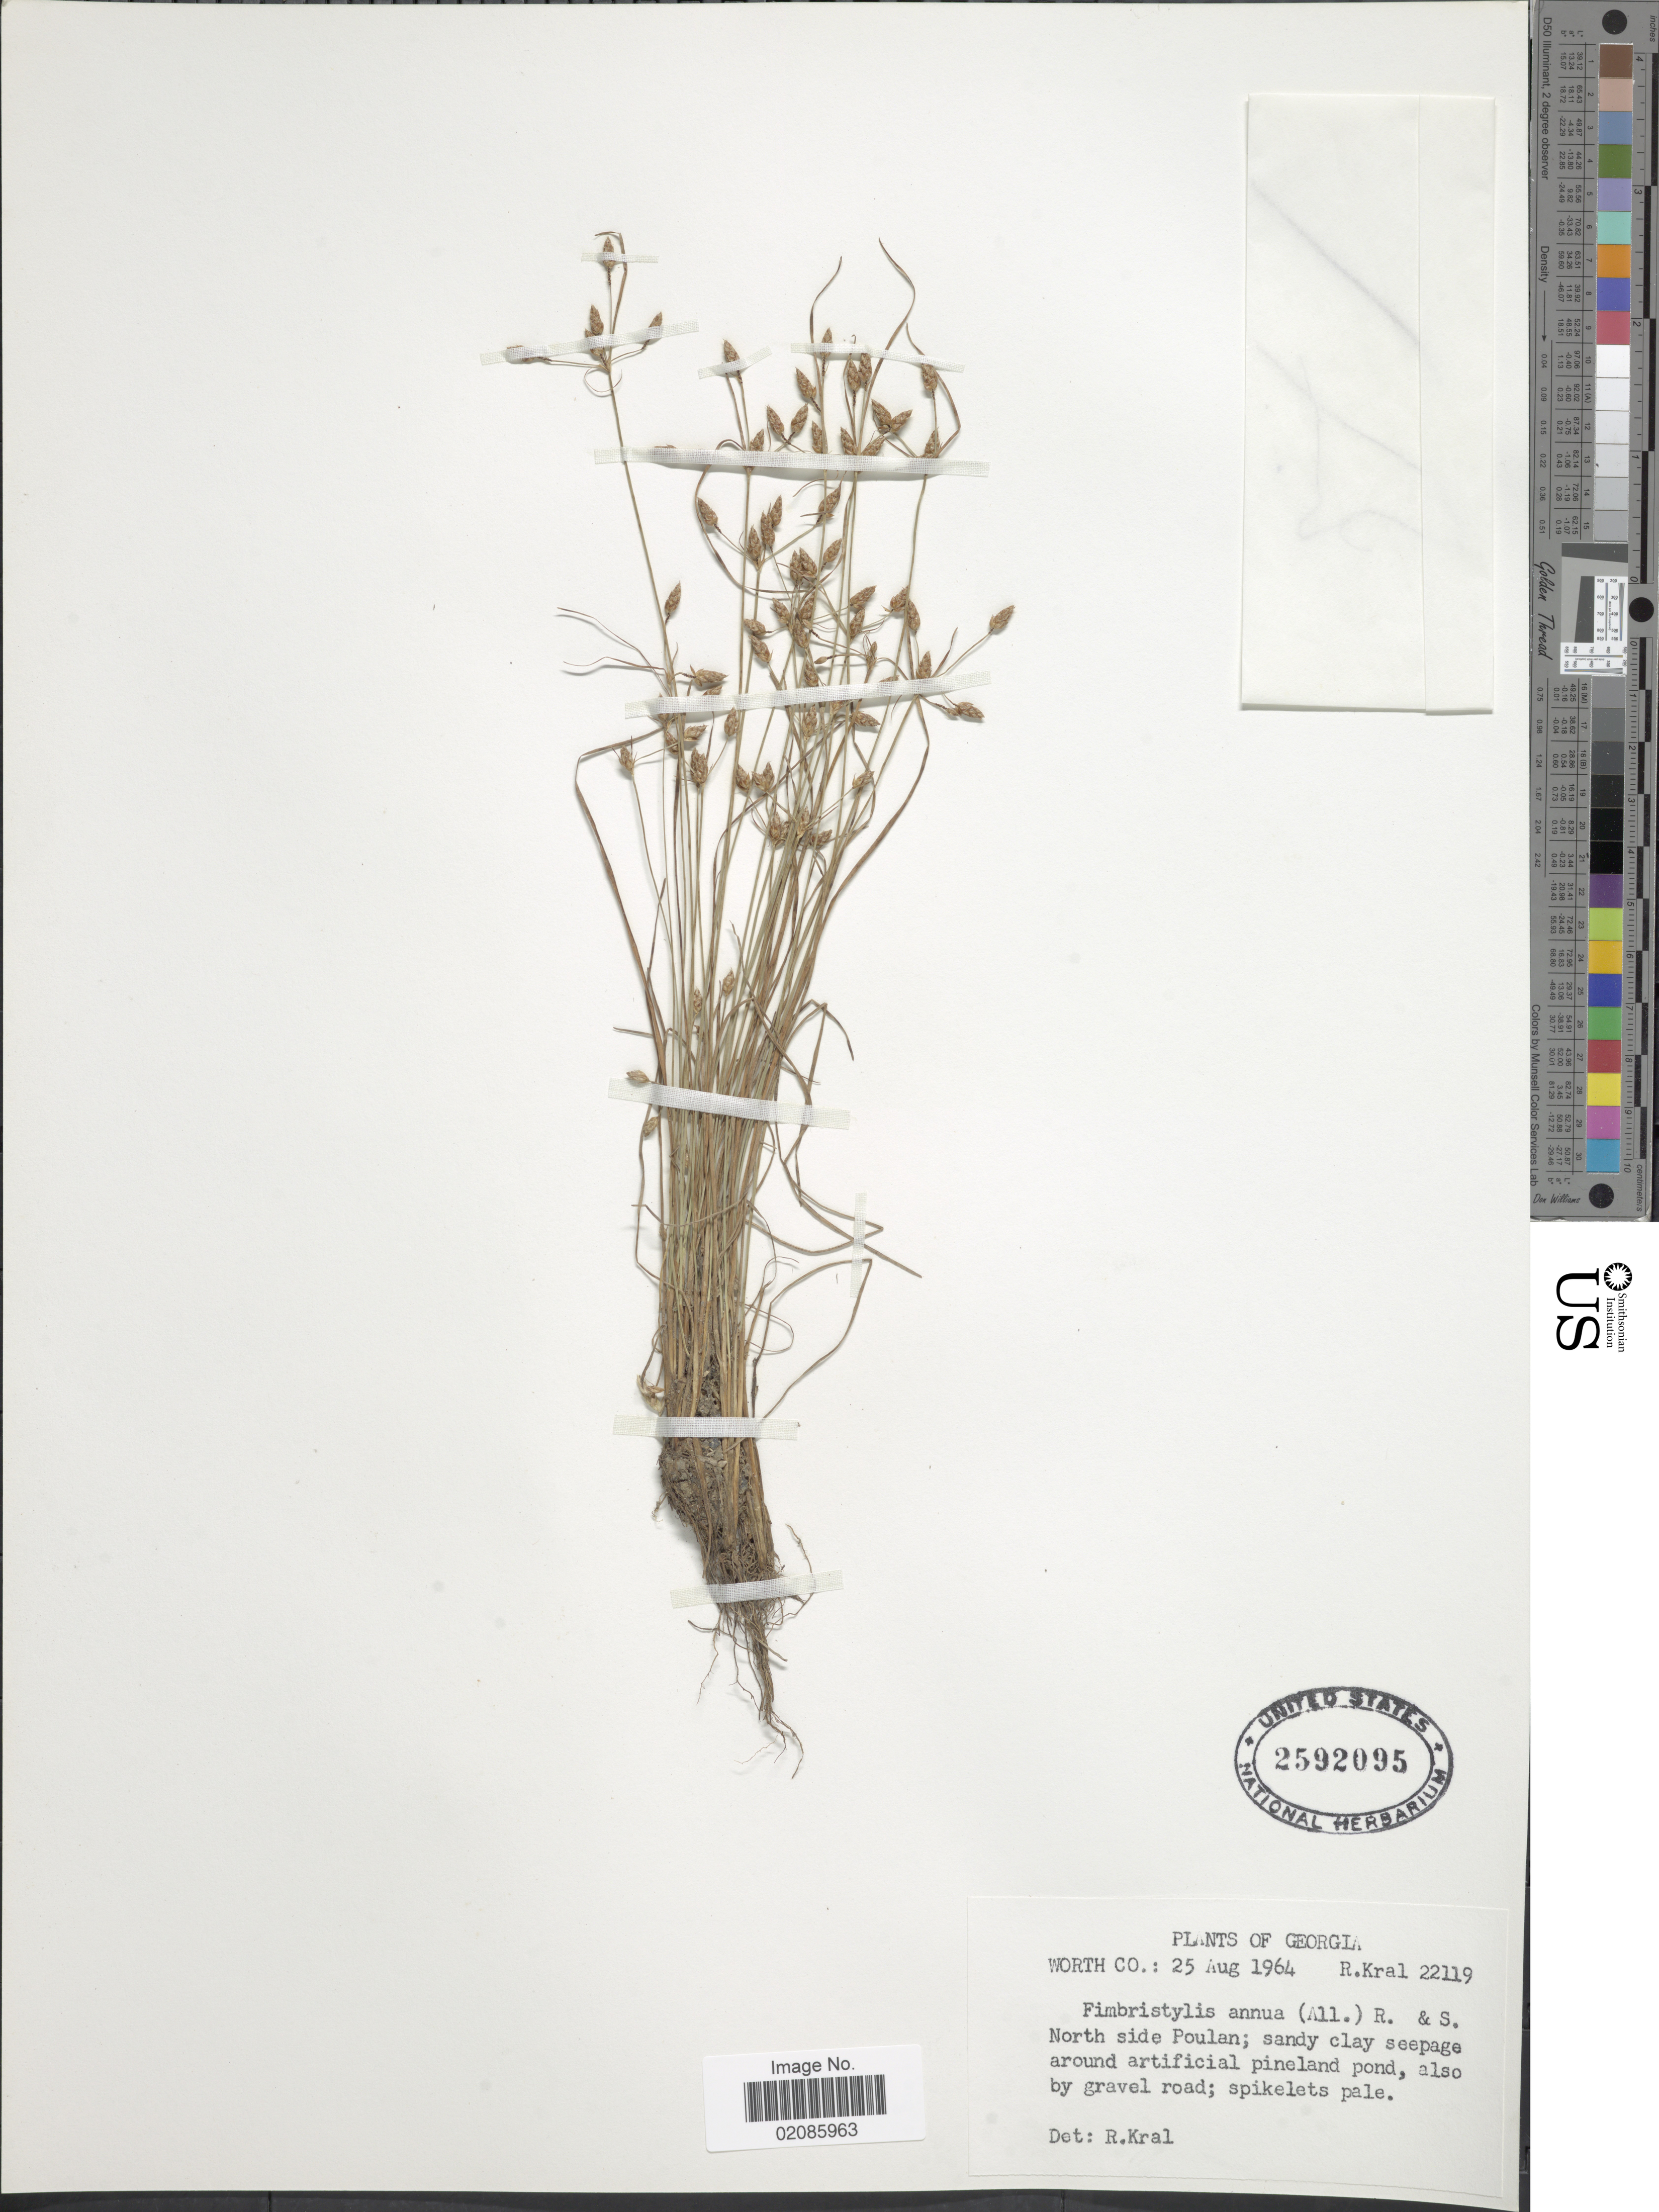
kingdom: Plantae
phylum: Tracheophyta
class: Liliopsida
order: Poales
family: Cyperaceae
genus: Fimbristylis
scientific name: Fimbristylis annua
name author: (All.) Roem. & Schult.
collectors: R. Kral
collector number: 22119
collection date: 1964-08-25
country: United States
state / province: Georgia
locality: Worth Co. North side Poulan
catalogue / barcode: US 2592095